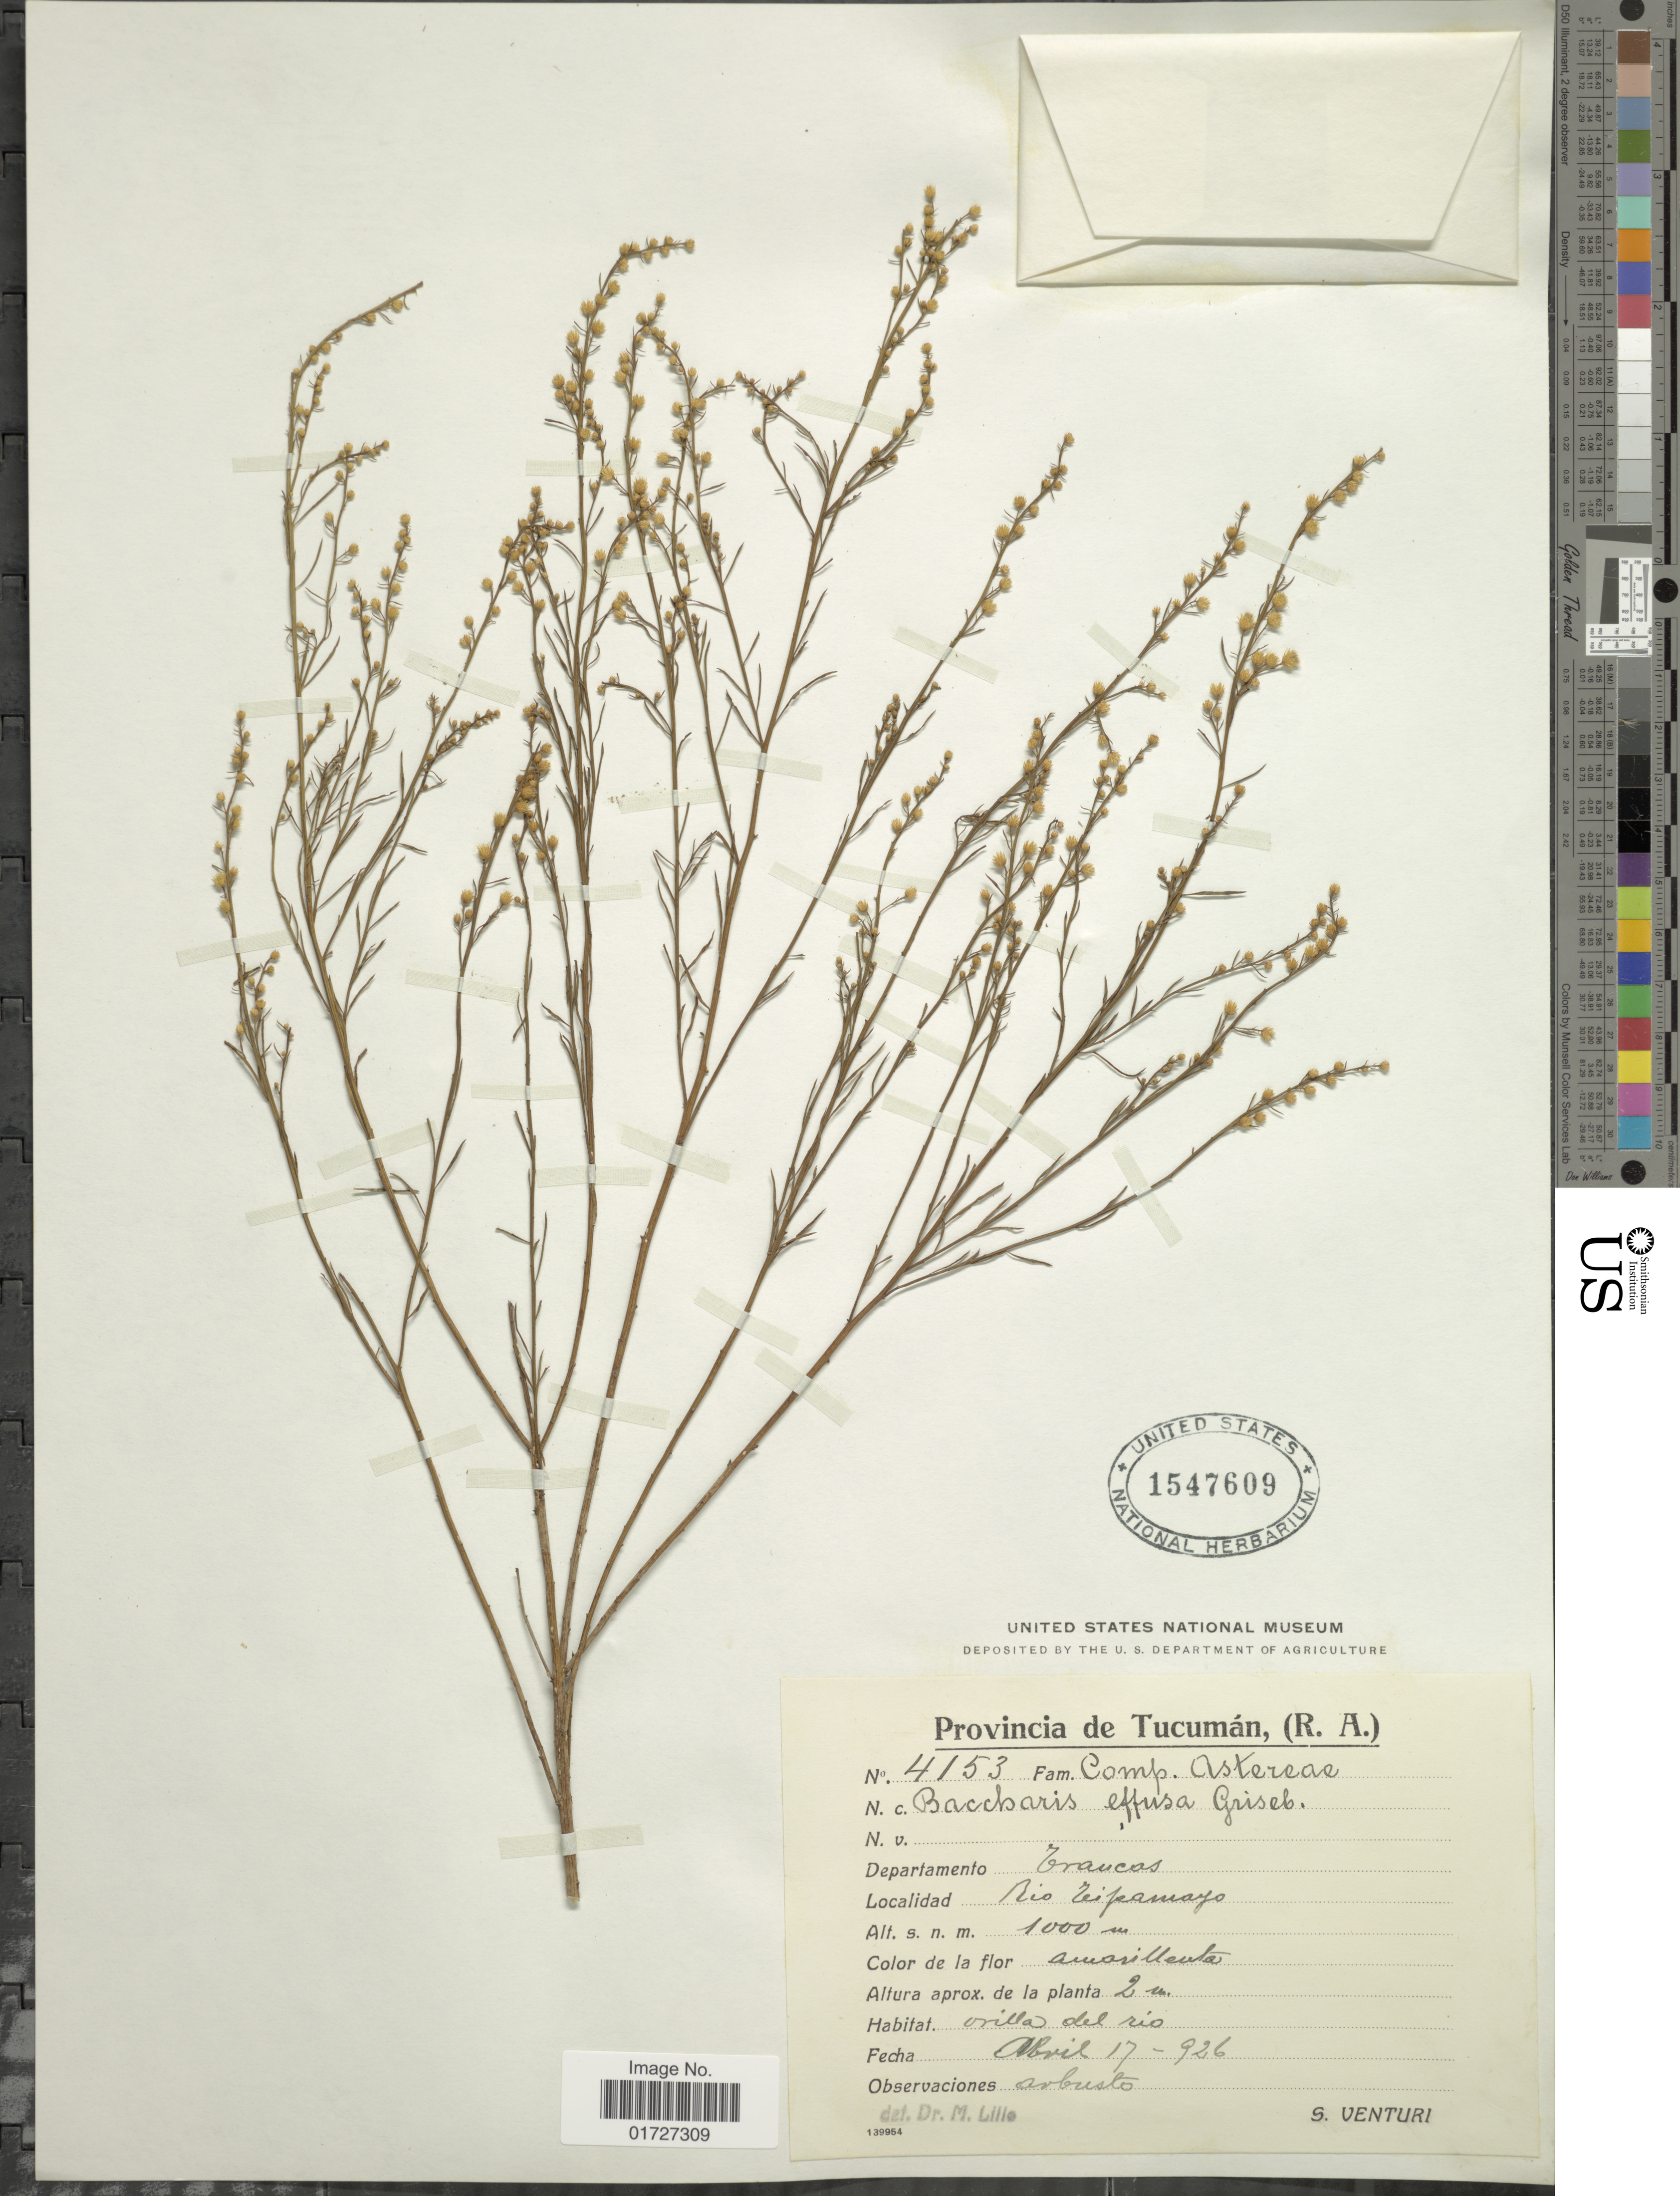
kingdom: Plantae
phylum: Tracheophyta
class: Magnoliopsida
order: Asterales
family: Asteraceae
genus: Baccharis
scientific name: Baccharis effusa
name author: Griseb.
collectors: S. Venturi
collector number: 4153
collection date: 1926-04-17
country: Argentina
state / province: Tucuman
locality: Departamento Craucas, Rio Tipamayo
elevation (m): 1000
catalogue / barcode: US 1547609